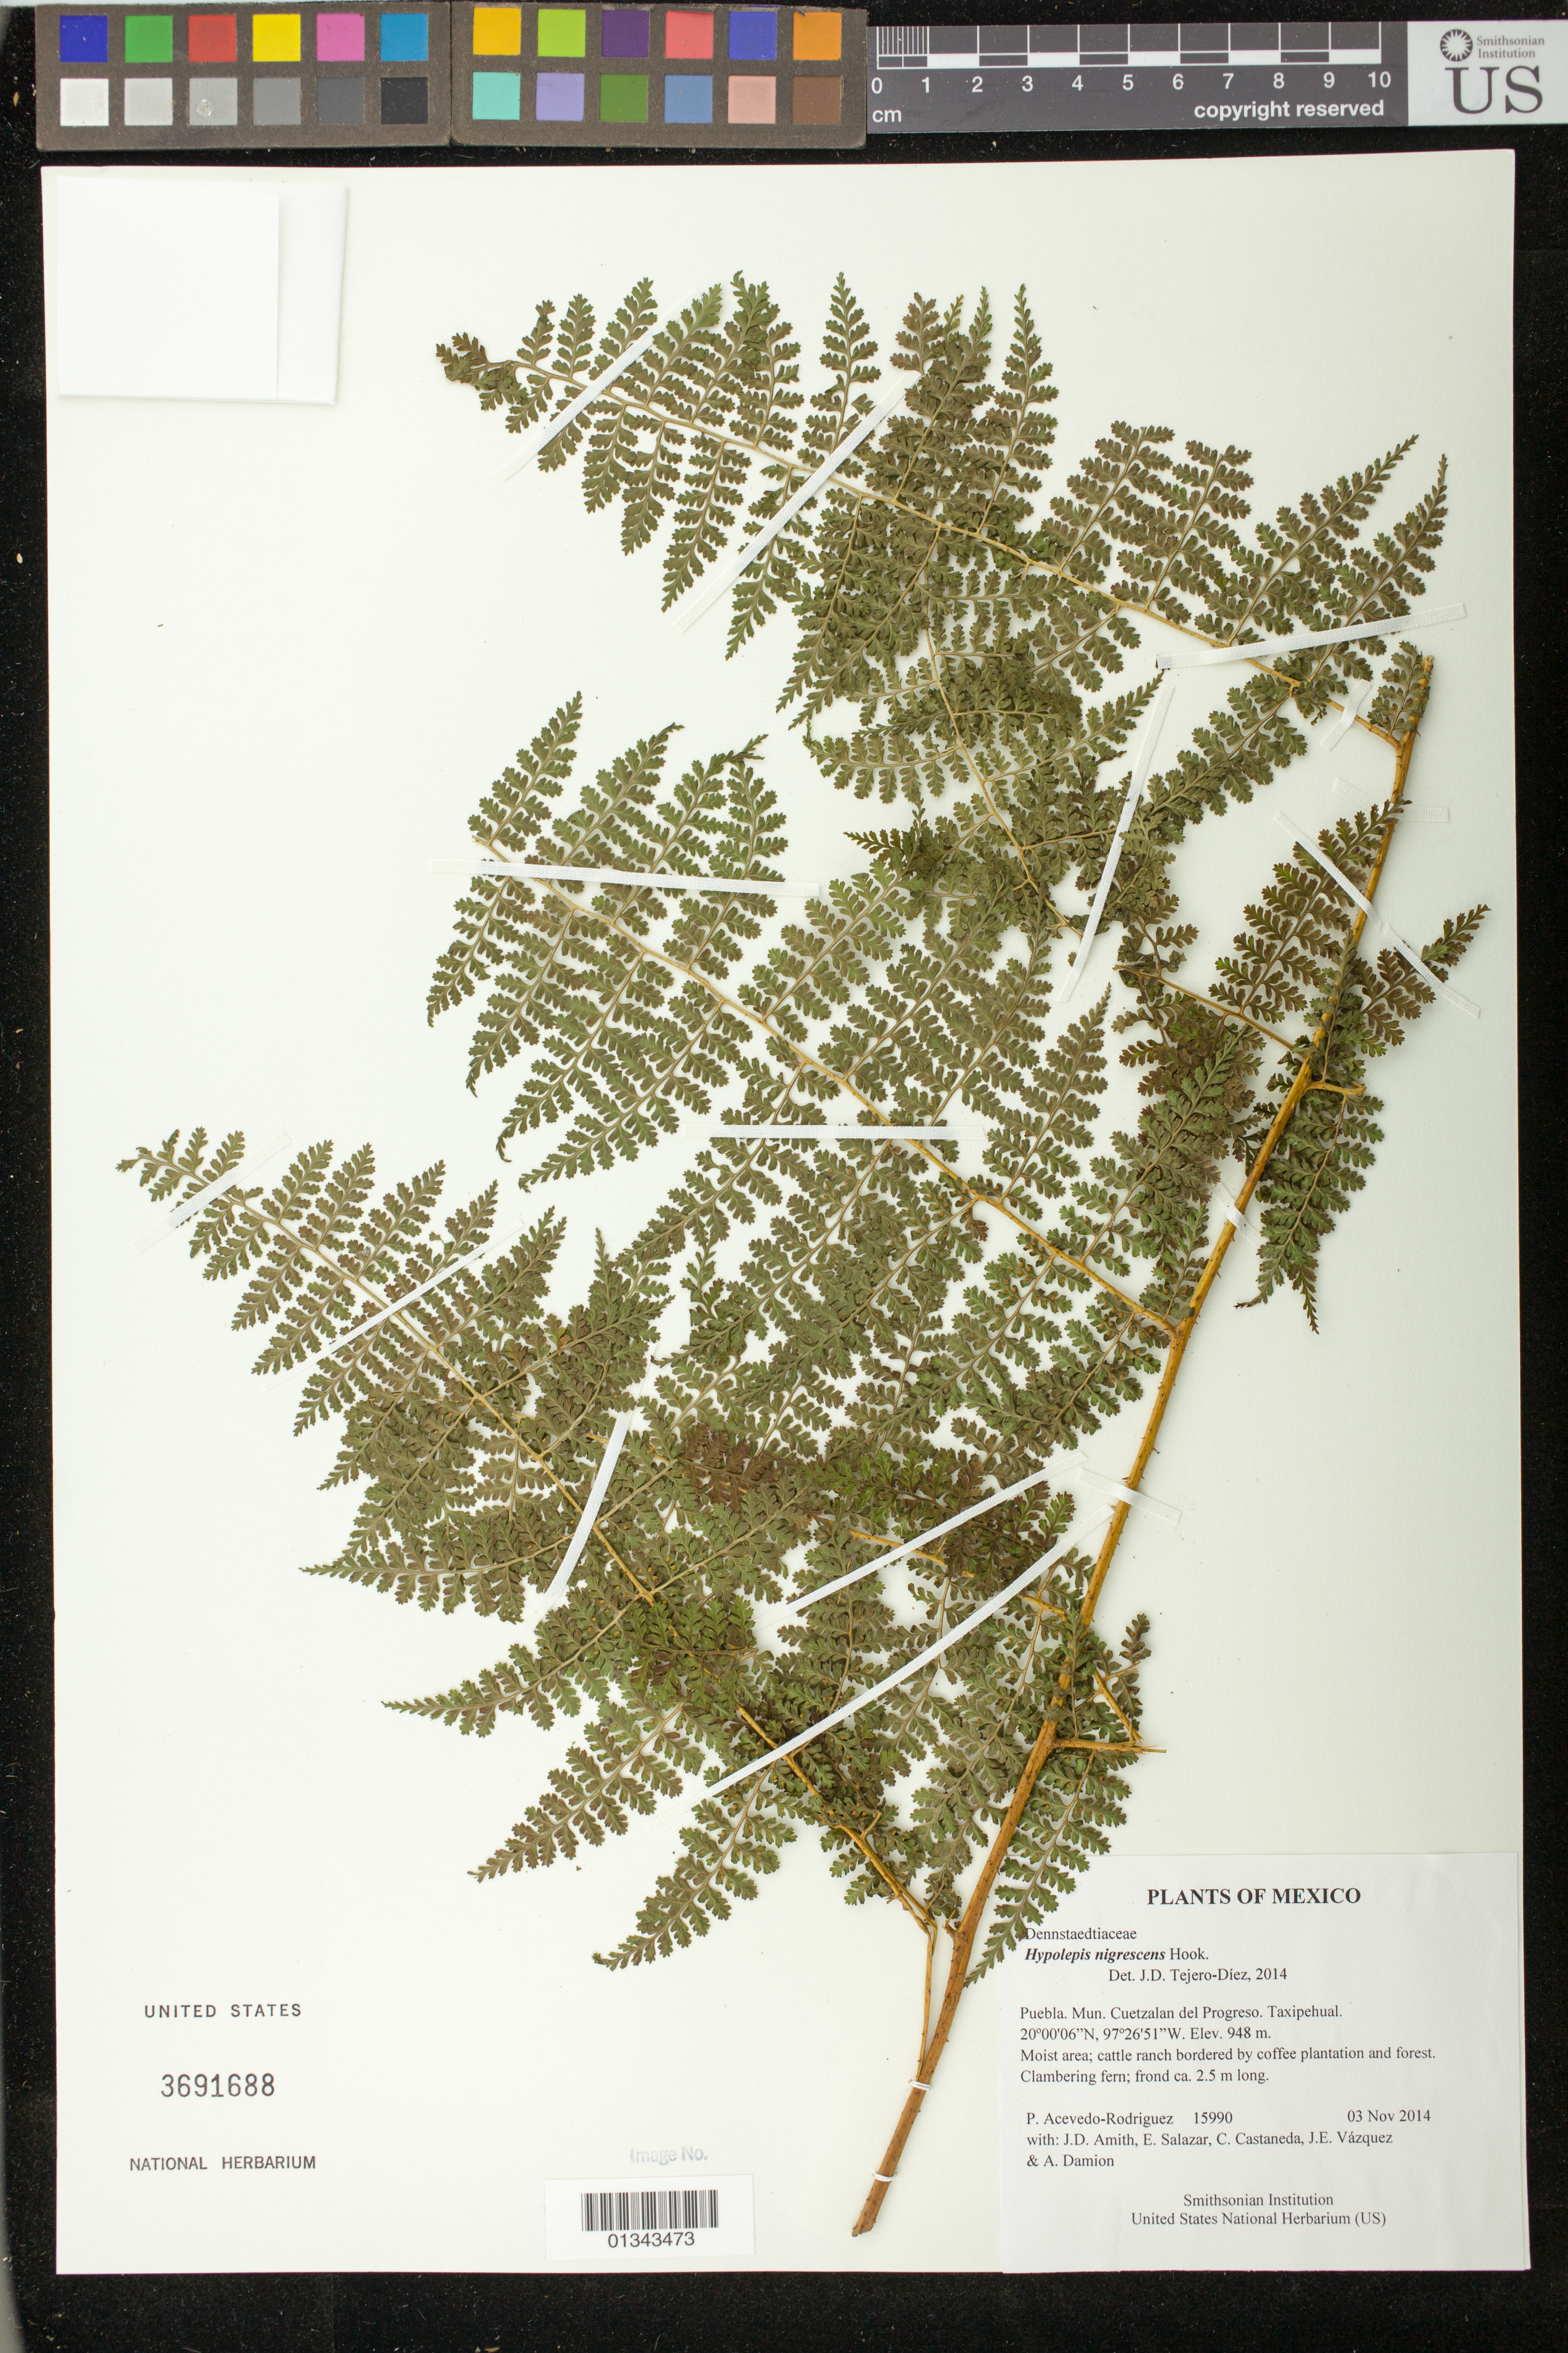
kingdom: Plantae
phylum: Tracheophyta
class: Polypodiopsida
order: Polypodiales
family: Dennstaedtiaceae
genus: Hypolepis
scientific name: Hypolepis nigrescens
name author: Hook.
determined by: Tejero-Díez, [J.] Daniel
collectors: P. Acevedo-Rodr., J. D. Amith, E. Salazar, C. Castaneda, J. E. Vázquez & A. Damion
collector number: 15990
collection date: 2014-11-03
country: Mexico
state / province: Puebla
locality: Mun. Cuetzalan del Progreso. Taxipehual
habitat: Moist area; cattle ranch bordered with coffee plant. and forest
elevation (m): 948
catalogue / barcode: US 3691688